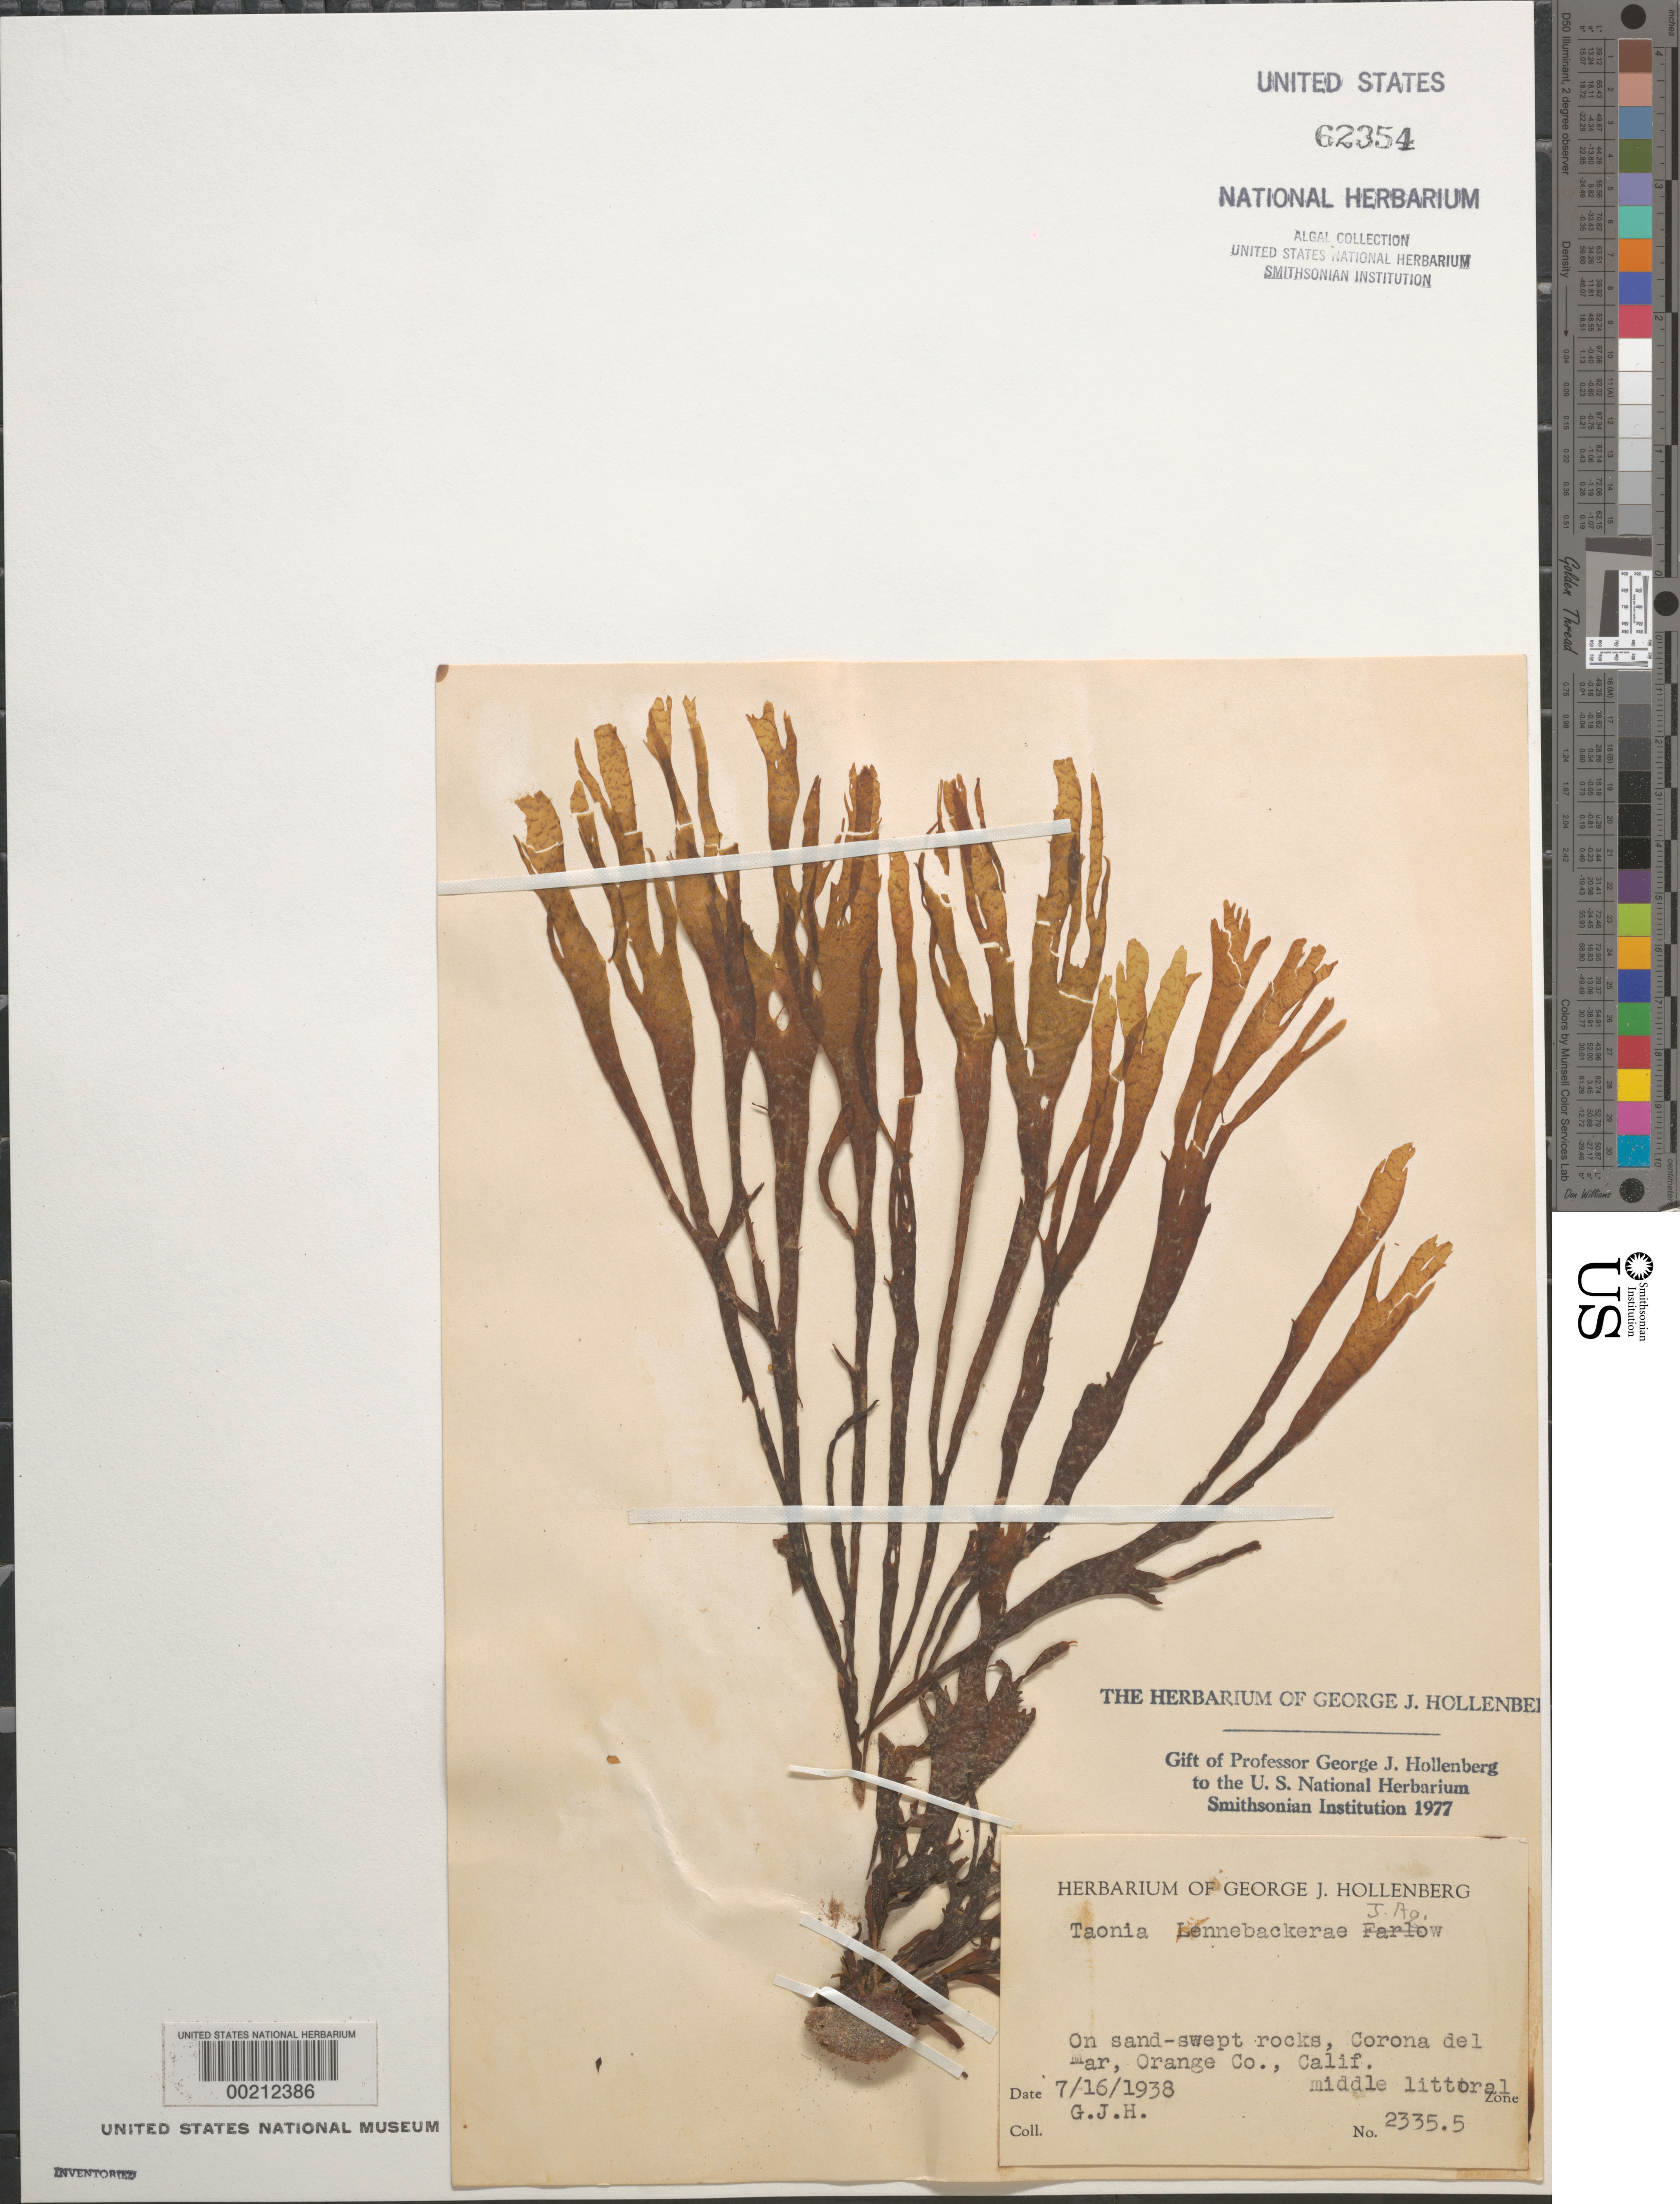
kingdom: Chromista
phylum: Ochrophyta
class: Phaeophyceae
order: Dictyotales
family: Dictyotaceae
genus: Taonia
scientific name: Taonia lennebackerae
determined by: Hollenberg, George J.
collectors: G. Hollenberg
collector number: GJH 2335.5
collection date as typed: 16 Jul 1938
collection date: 1938-07-16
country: United States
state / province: California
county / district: Orange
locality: Corona del Mar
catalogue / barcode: US 62354